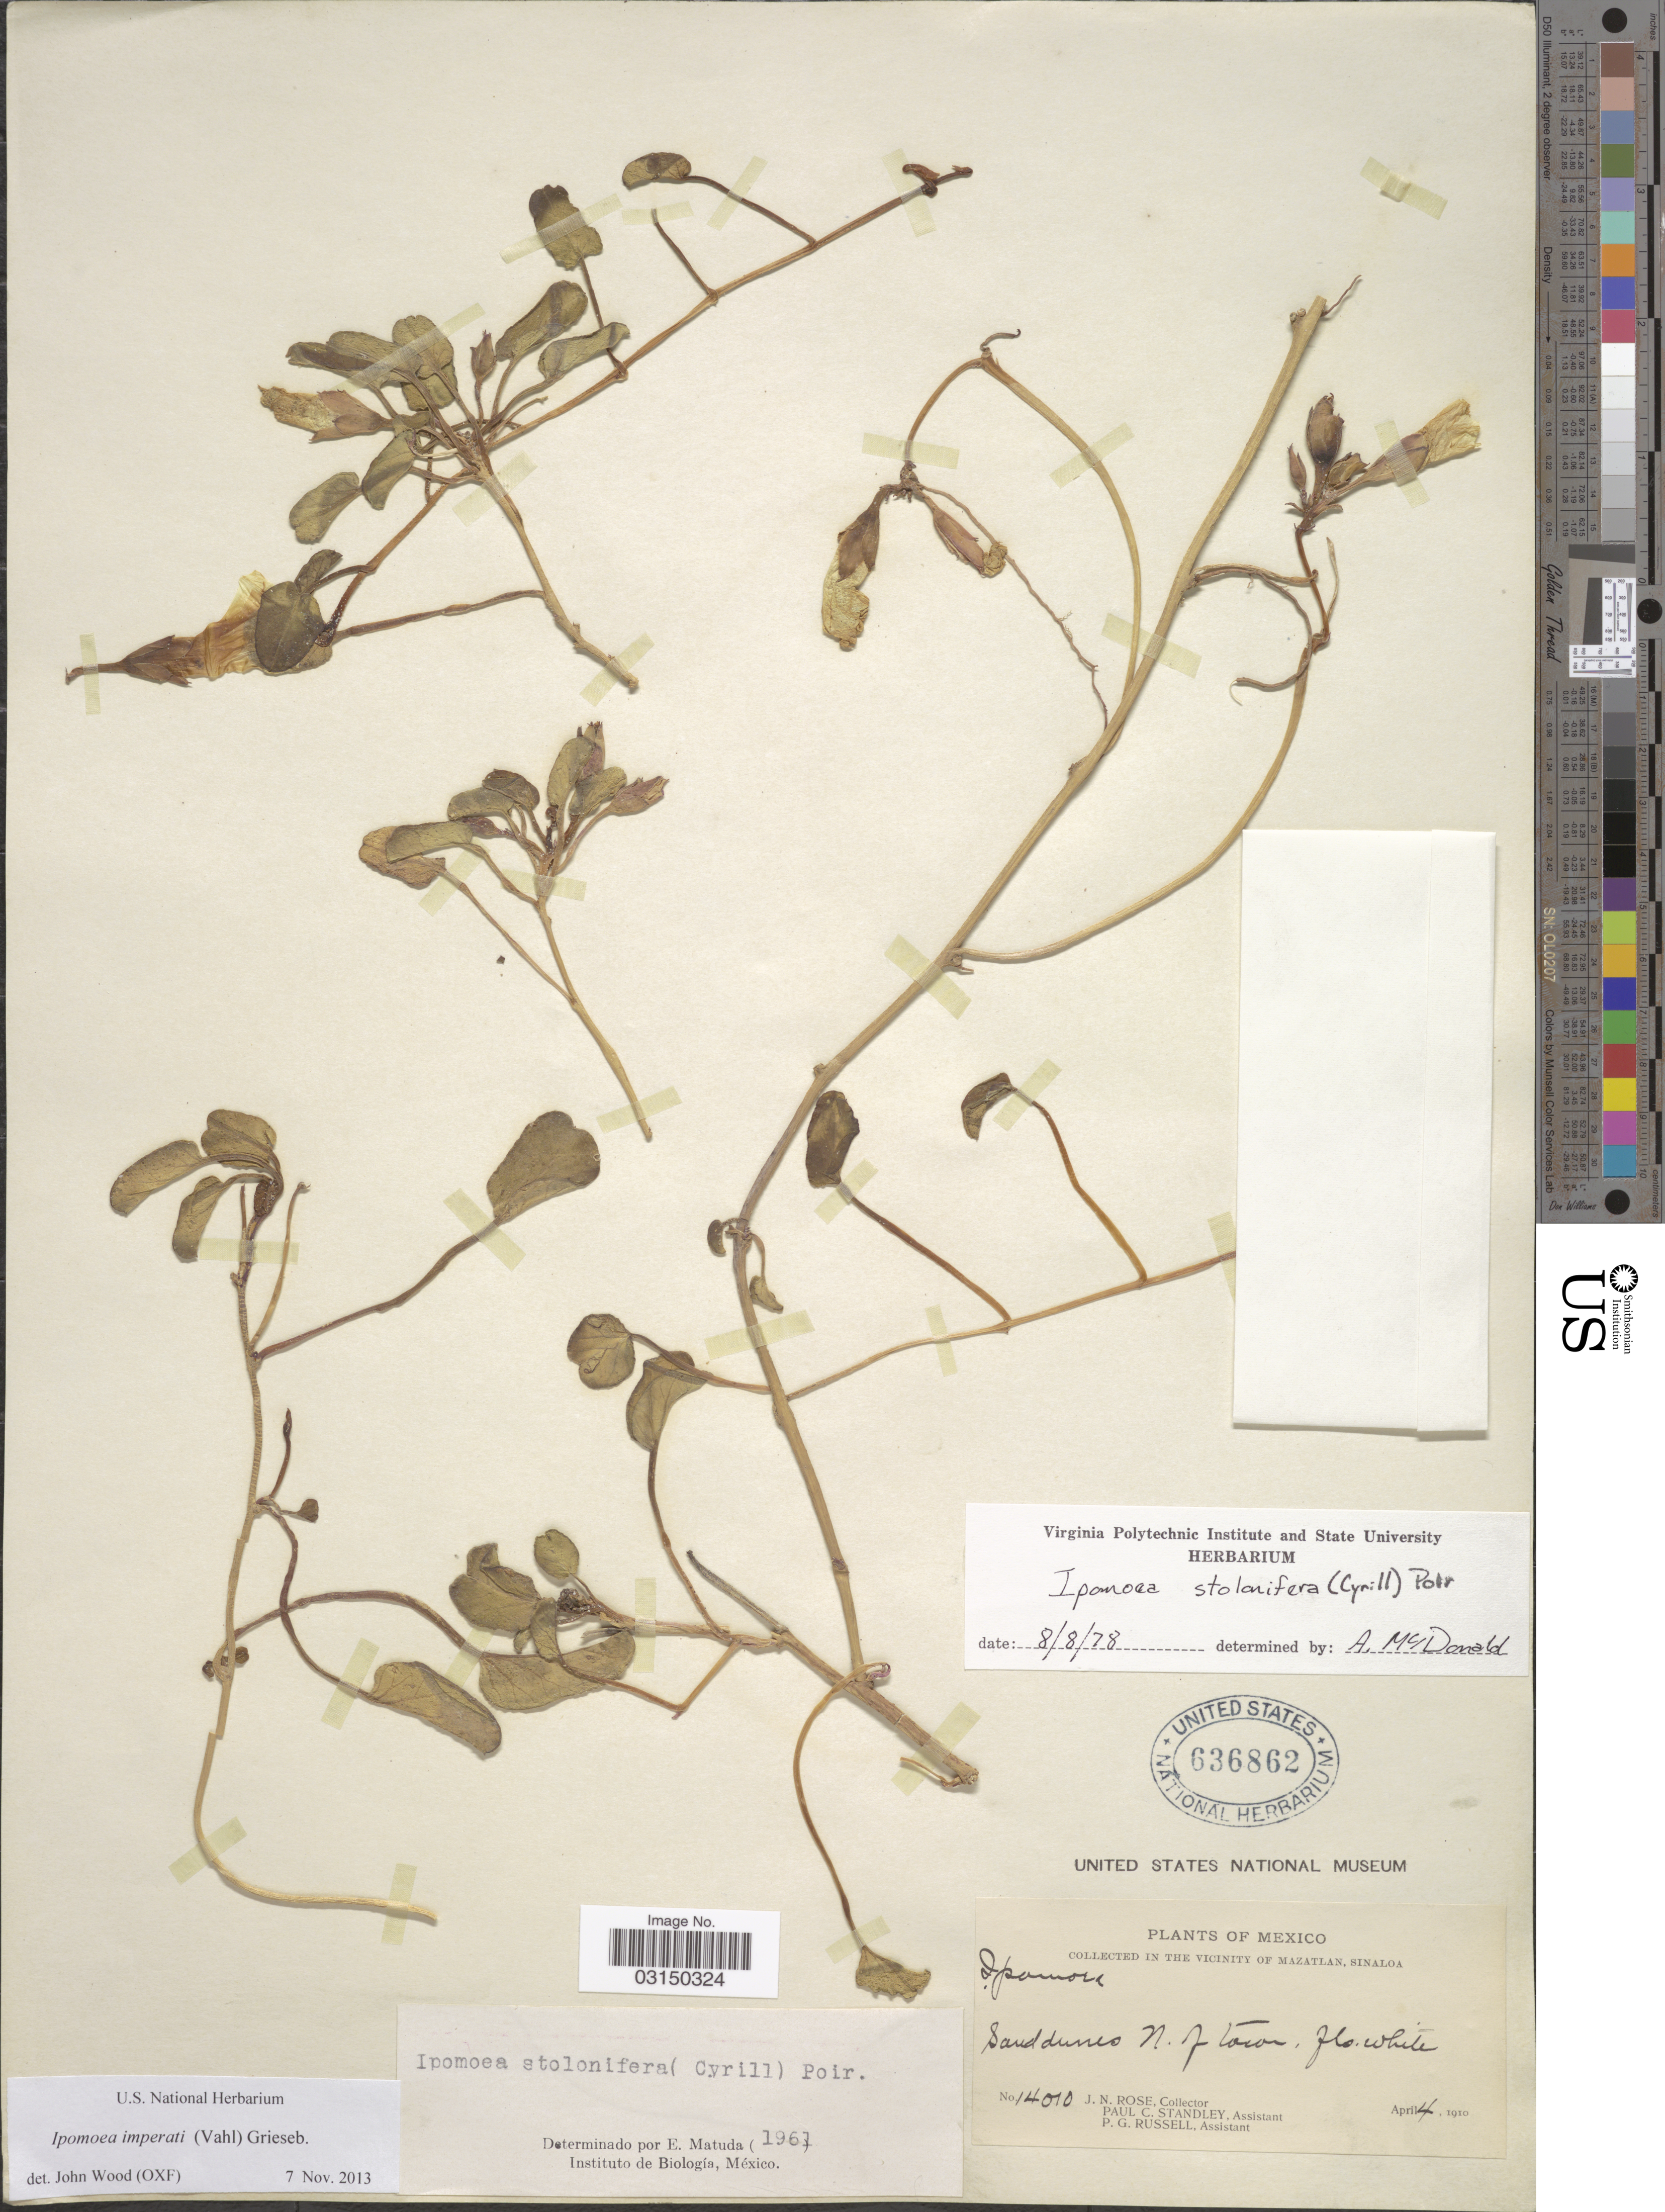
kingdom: Plantae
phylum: Tracheophyta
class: Magnoliopsida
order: Solanales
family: Convolvulaceae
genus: Ipomoea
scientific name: Ipomoea imperati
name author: (Vahl) Griseb.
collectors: J. N. Rose, P. C. Standley & P. G. Russell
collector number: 14010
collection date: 1910-04-04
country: Mexico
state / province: Sinaloa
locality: In the Vicinity of Mazatlan. Sand dunes N. of town.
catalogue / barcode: US 636862